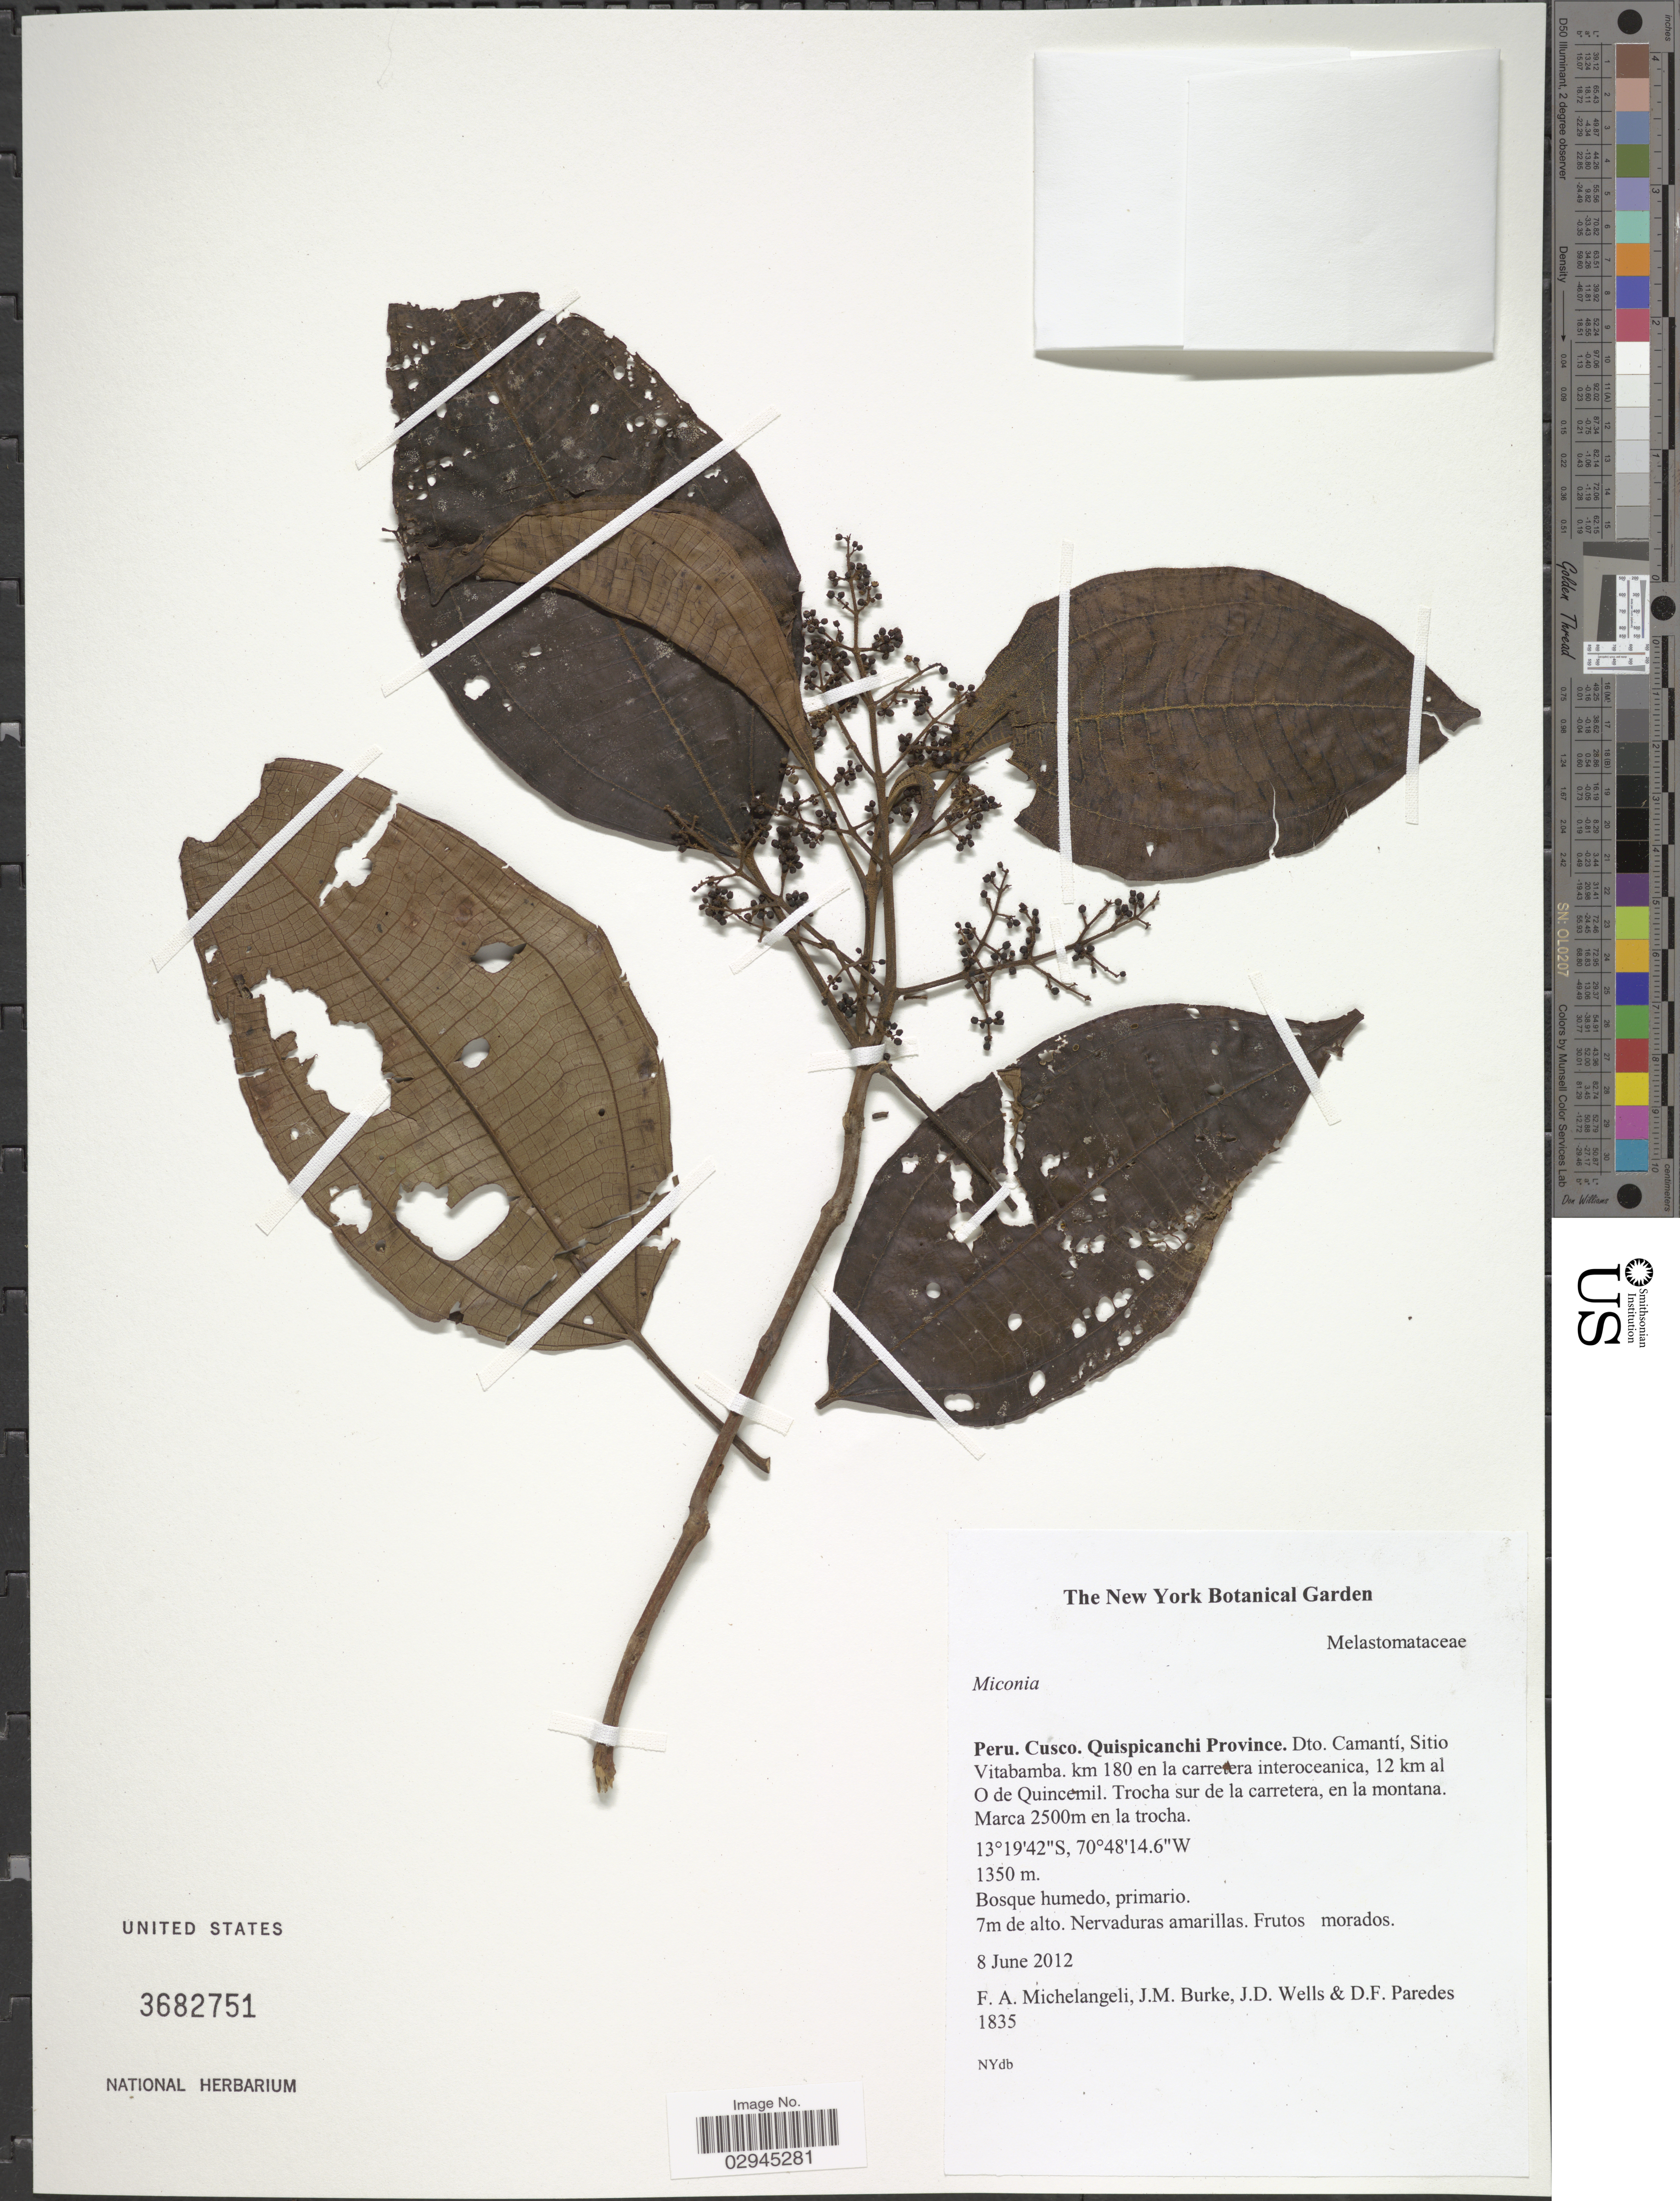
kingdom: Plantae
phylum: Tracheophyta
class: Magnoliopsida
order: Myrtales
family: Melastomataceae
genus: Miconia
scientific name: Miconia sp.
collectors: F. A. Michelangeli, Jac. M. Burke, J. Wells & D. Paredes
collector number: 1835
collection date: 2012-06-08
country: Peru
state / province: Cusco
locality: Quispicanchi Province. Dto. Comantí, Sitio Vitabamba. km 180 en la carretera interoceanica, 12 km al O de Quincemil. Trocha sur de la carretera, en la montana. Marca 2500m en la trocha.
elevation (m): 2500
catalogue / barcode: US 3682751